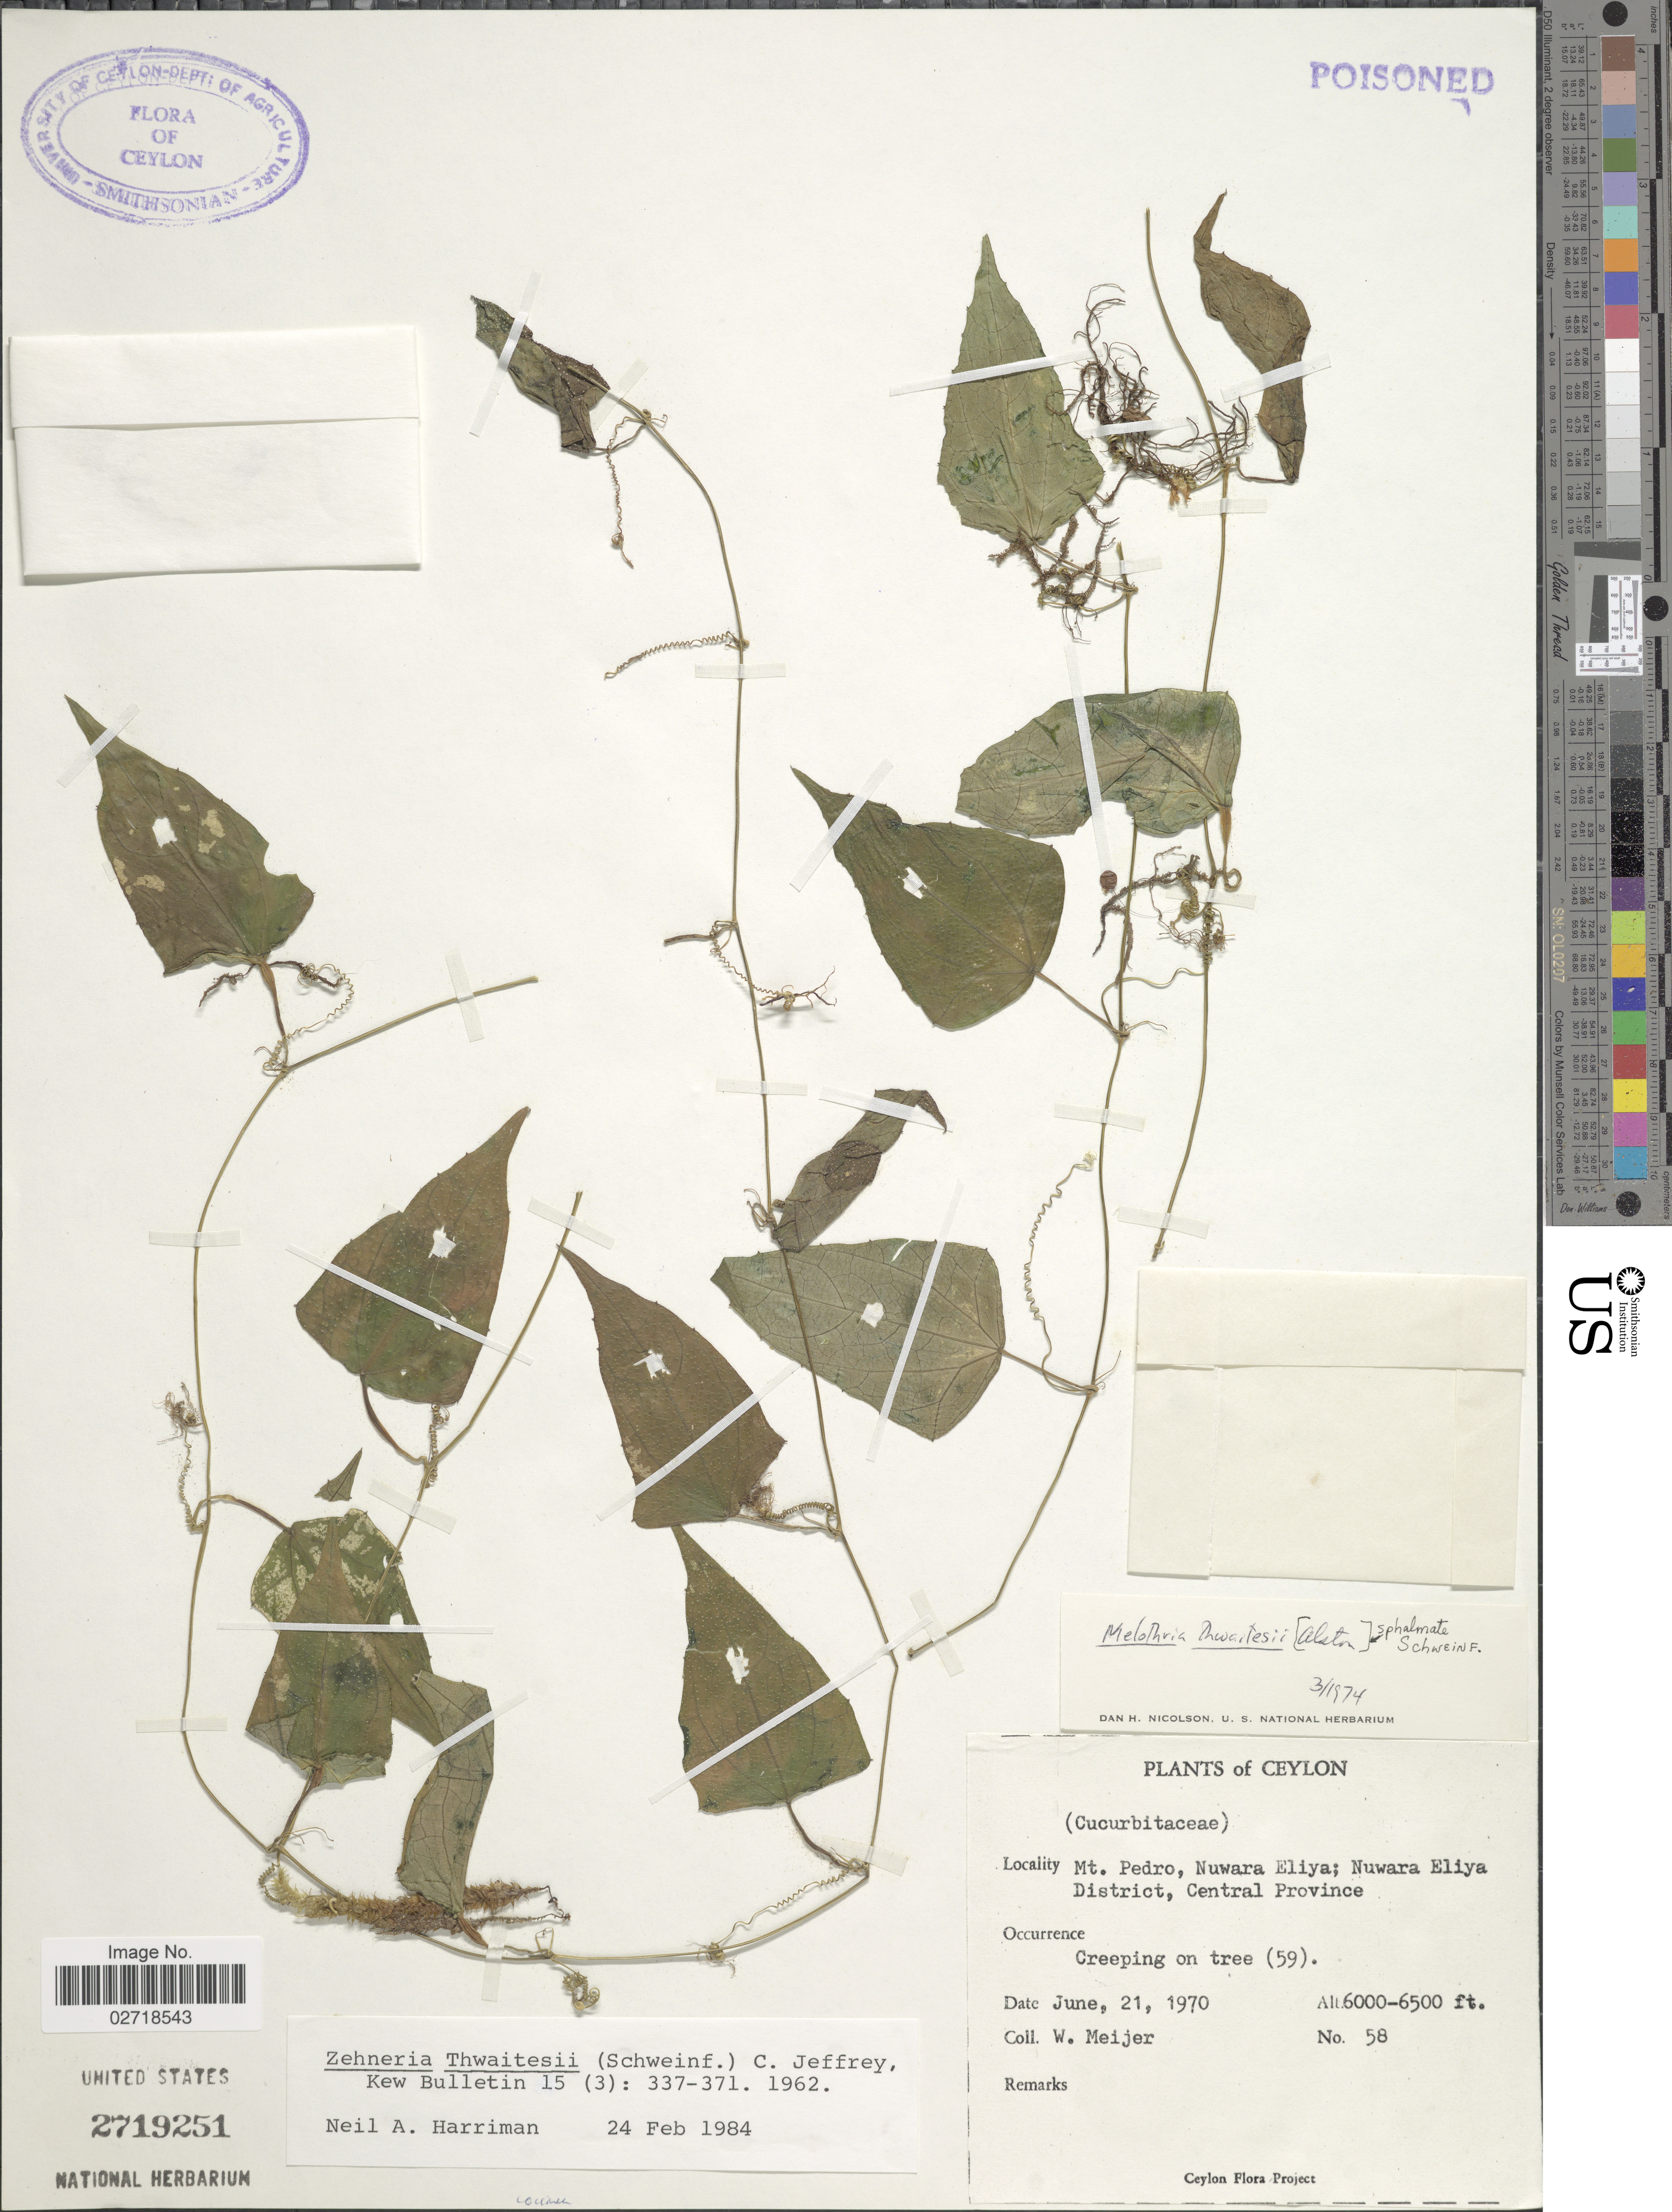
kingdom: Plantae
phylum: Tracheophyta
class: Magnoliopsida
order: Cucurbitales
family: Cucurbitaceae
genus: Zehneria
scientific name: Zehneria thwaitesii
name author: (Schweinf.) C. Jeffrey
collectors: W. Meijer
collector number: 58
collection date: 1970-06-21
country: Sri Lanka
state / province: Central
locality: Mt. Pedro, Nuwara Eliya; Nuwara Eliya District, Central Province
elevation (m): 1829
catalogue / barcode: US 2719251